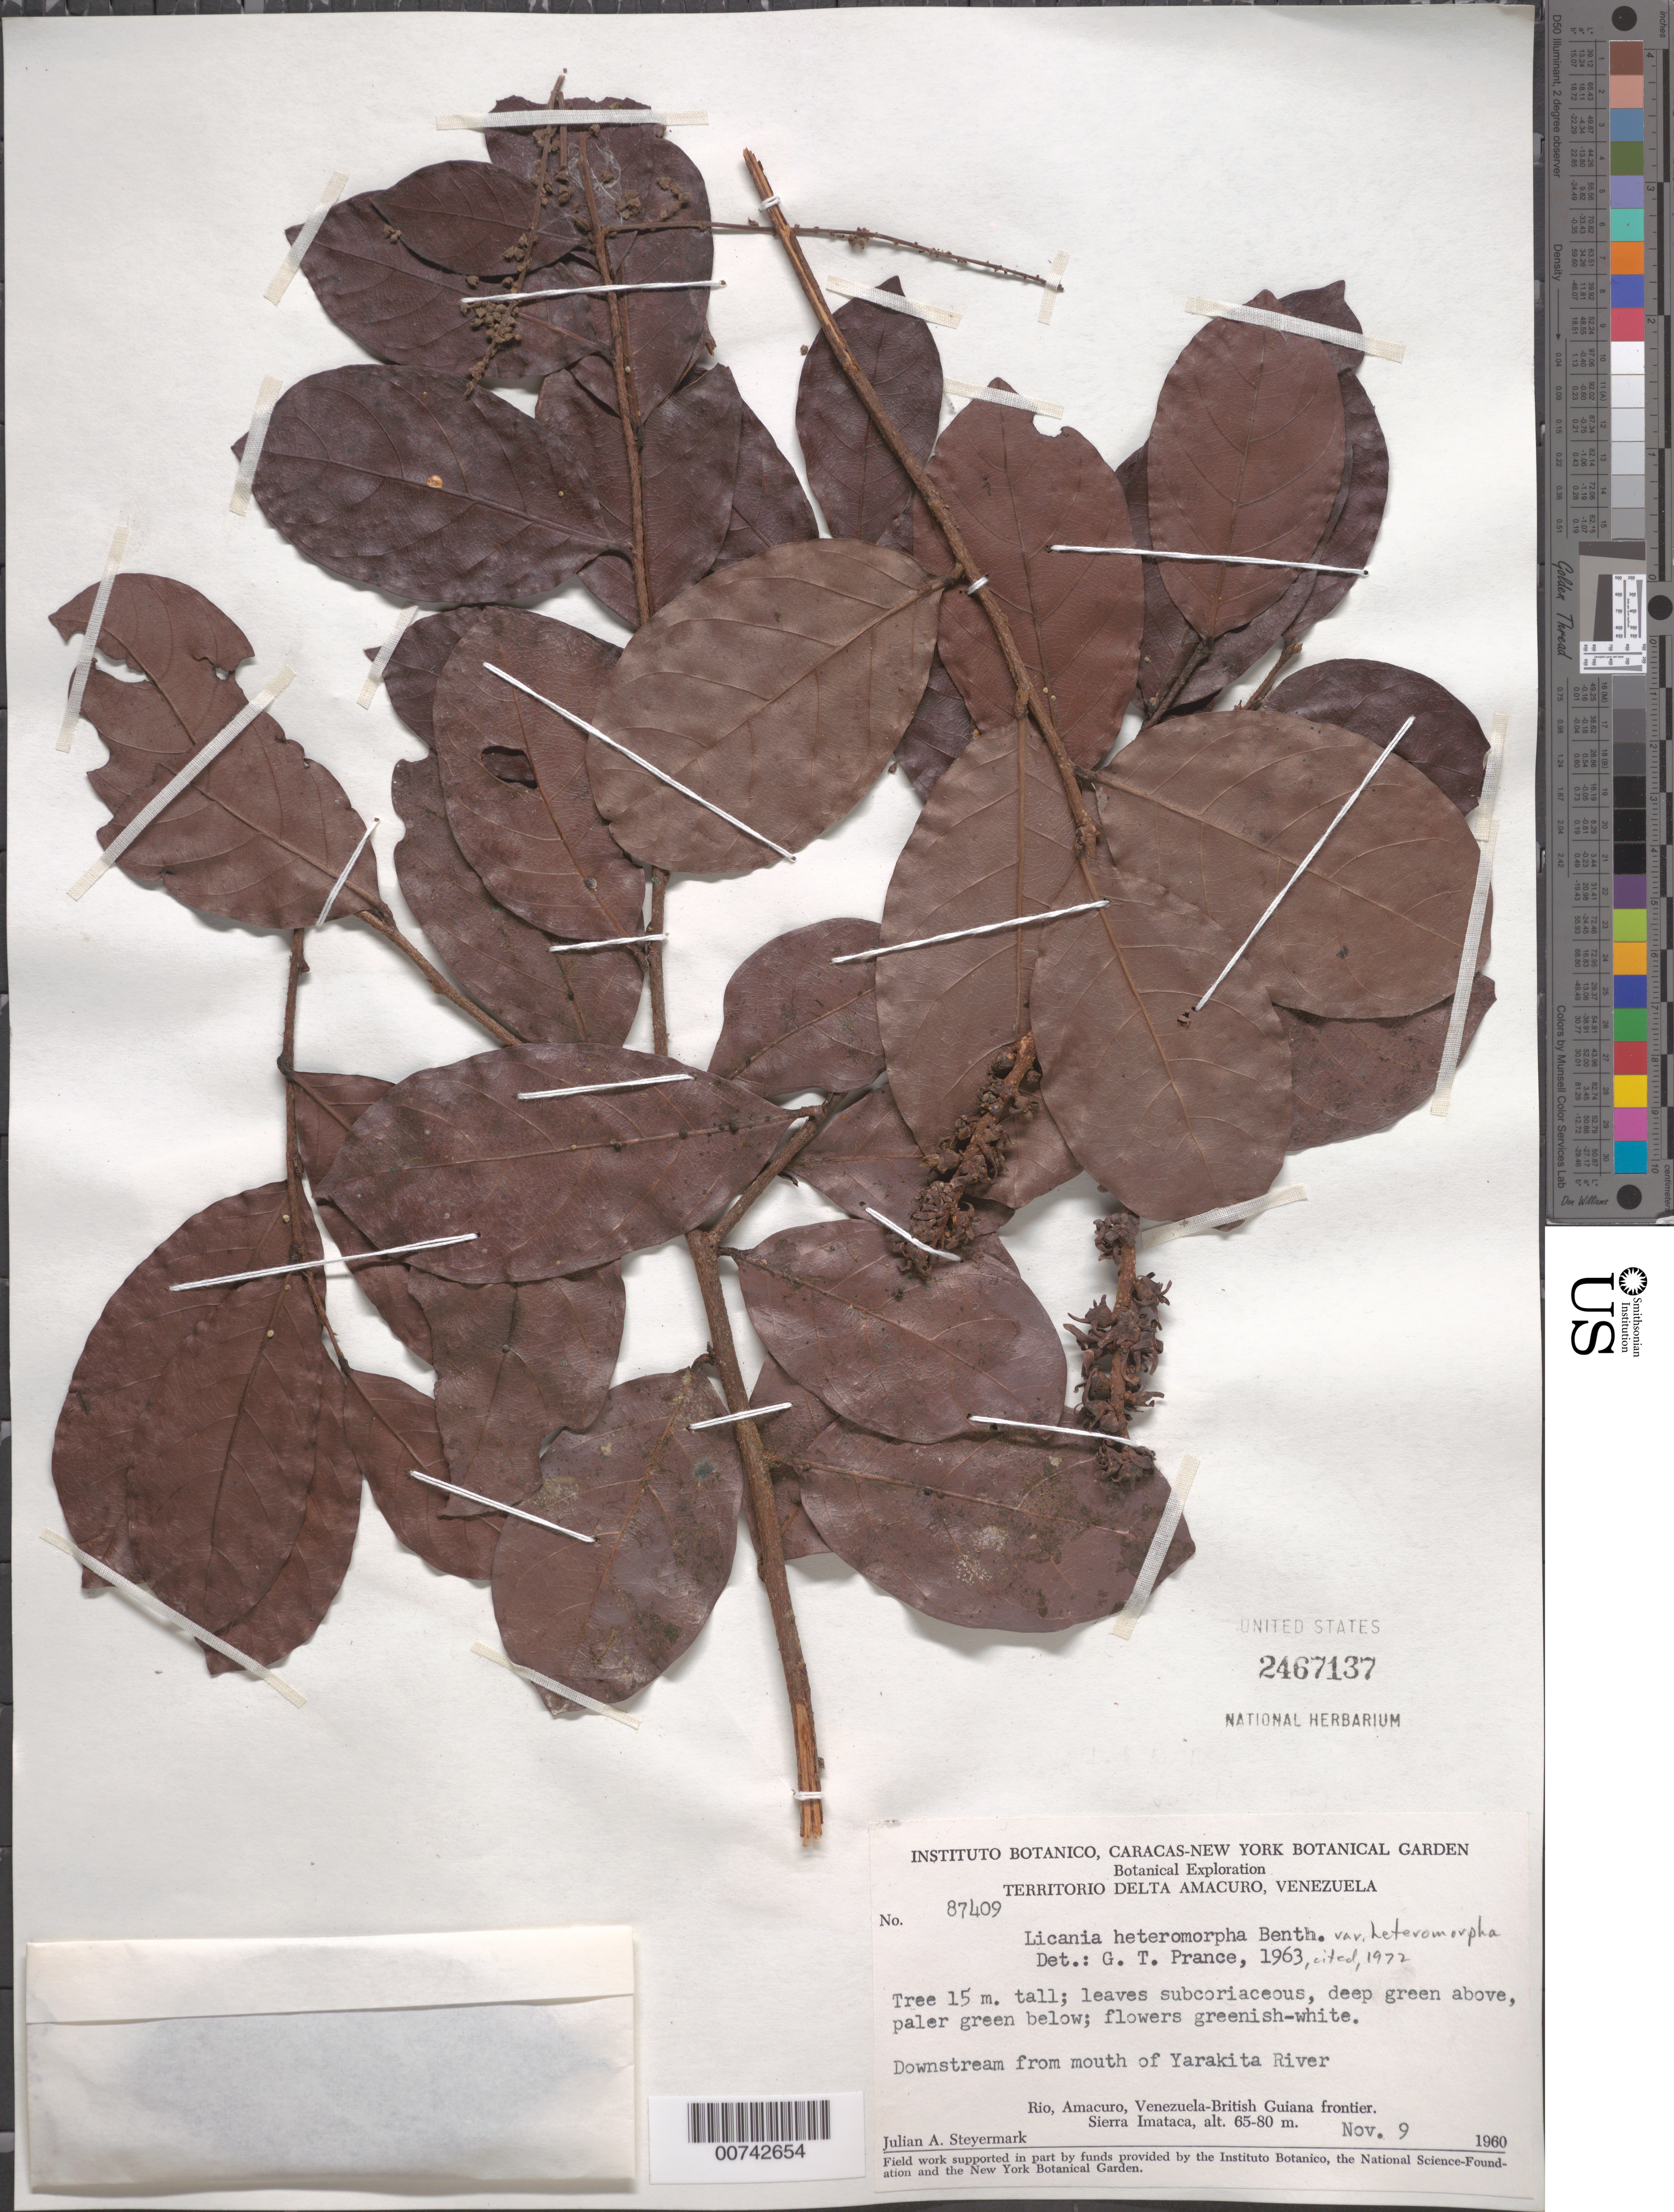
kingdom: Plantae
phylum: Tracheophyta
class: Magnoliopsida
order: Malpighiales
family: Chrysobalanaceae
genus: Hymenopus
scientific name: Hymenopus heteromorphus var. heteromorphus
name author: (Benth.) Sothers & Prance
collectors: J. Steyermark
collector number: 87409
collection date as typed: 9-Nov-60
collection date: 1960-11-09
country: Venezuela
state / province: Delta Amacuro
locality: Rio Amacuro, Sierra Imataca, Venezuela-Guyana border; downstream from mouth of Yarakita River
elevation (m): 65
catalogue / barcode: US 2467137